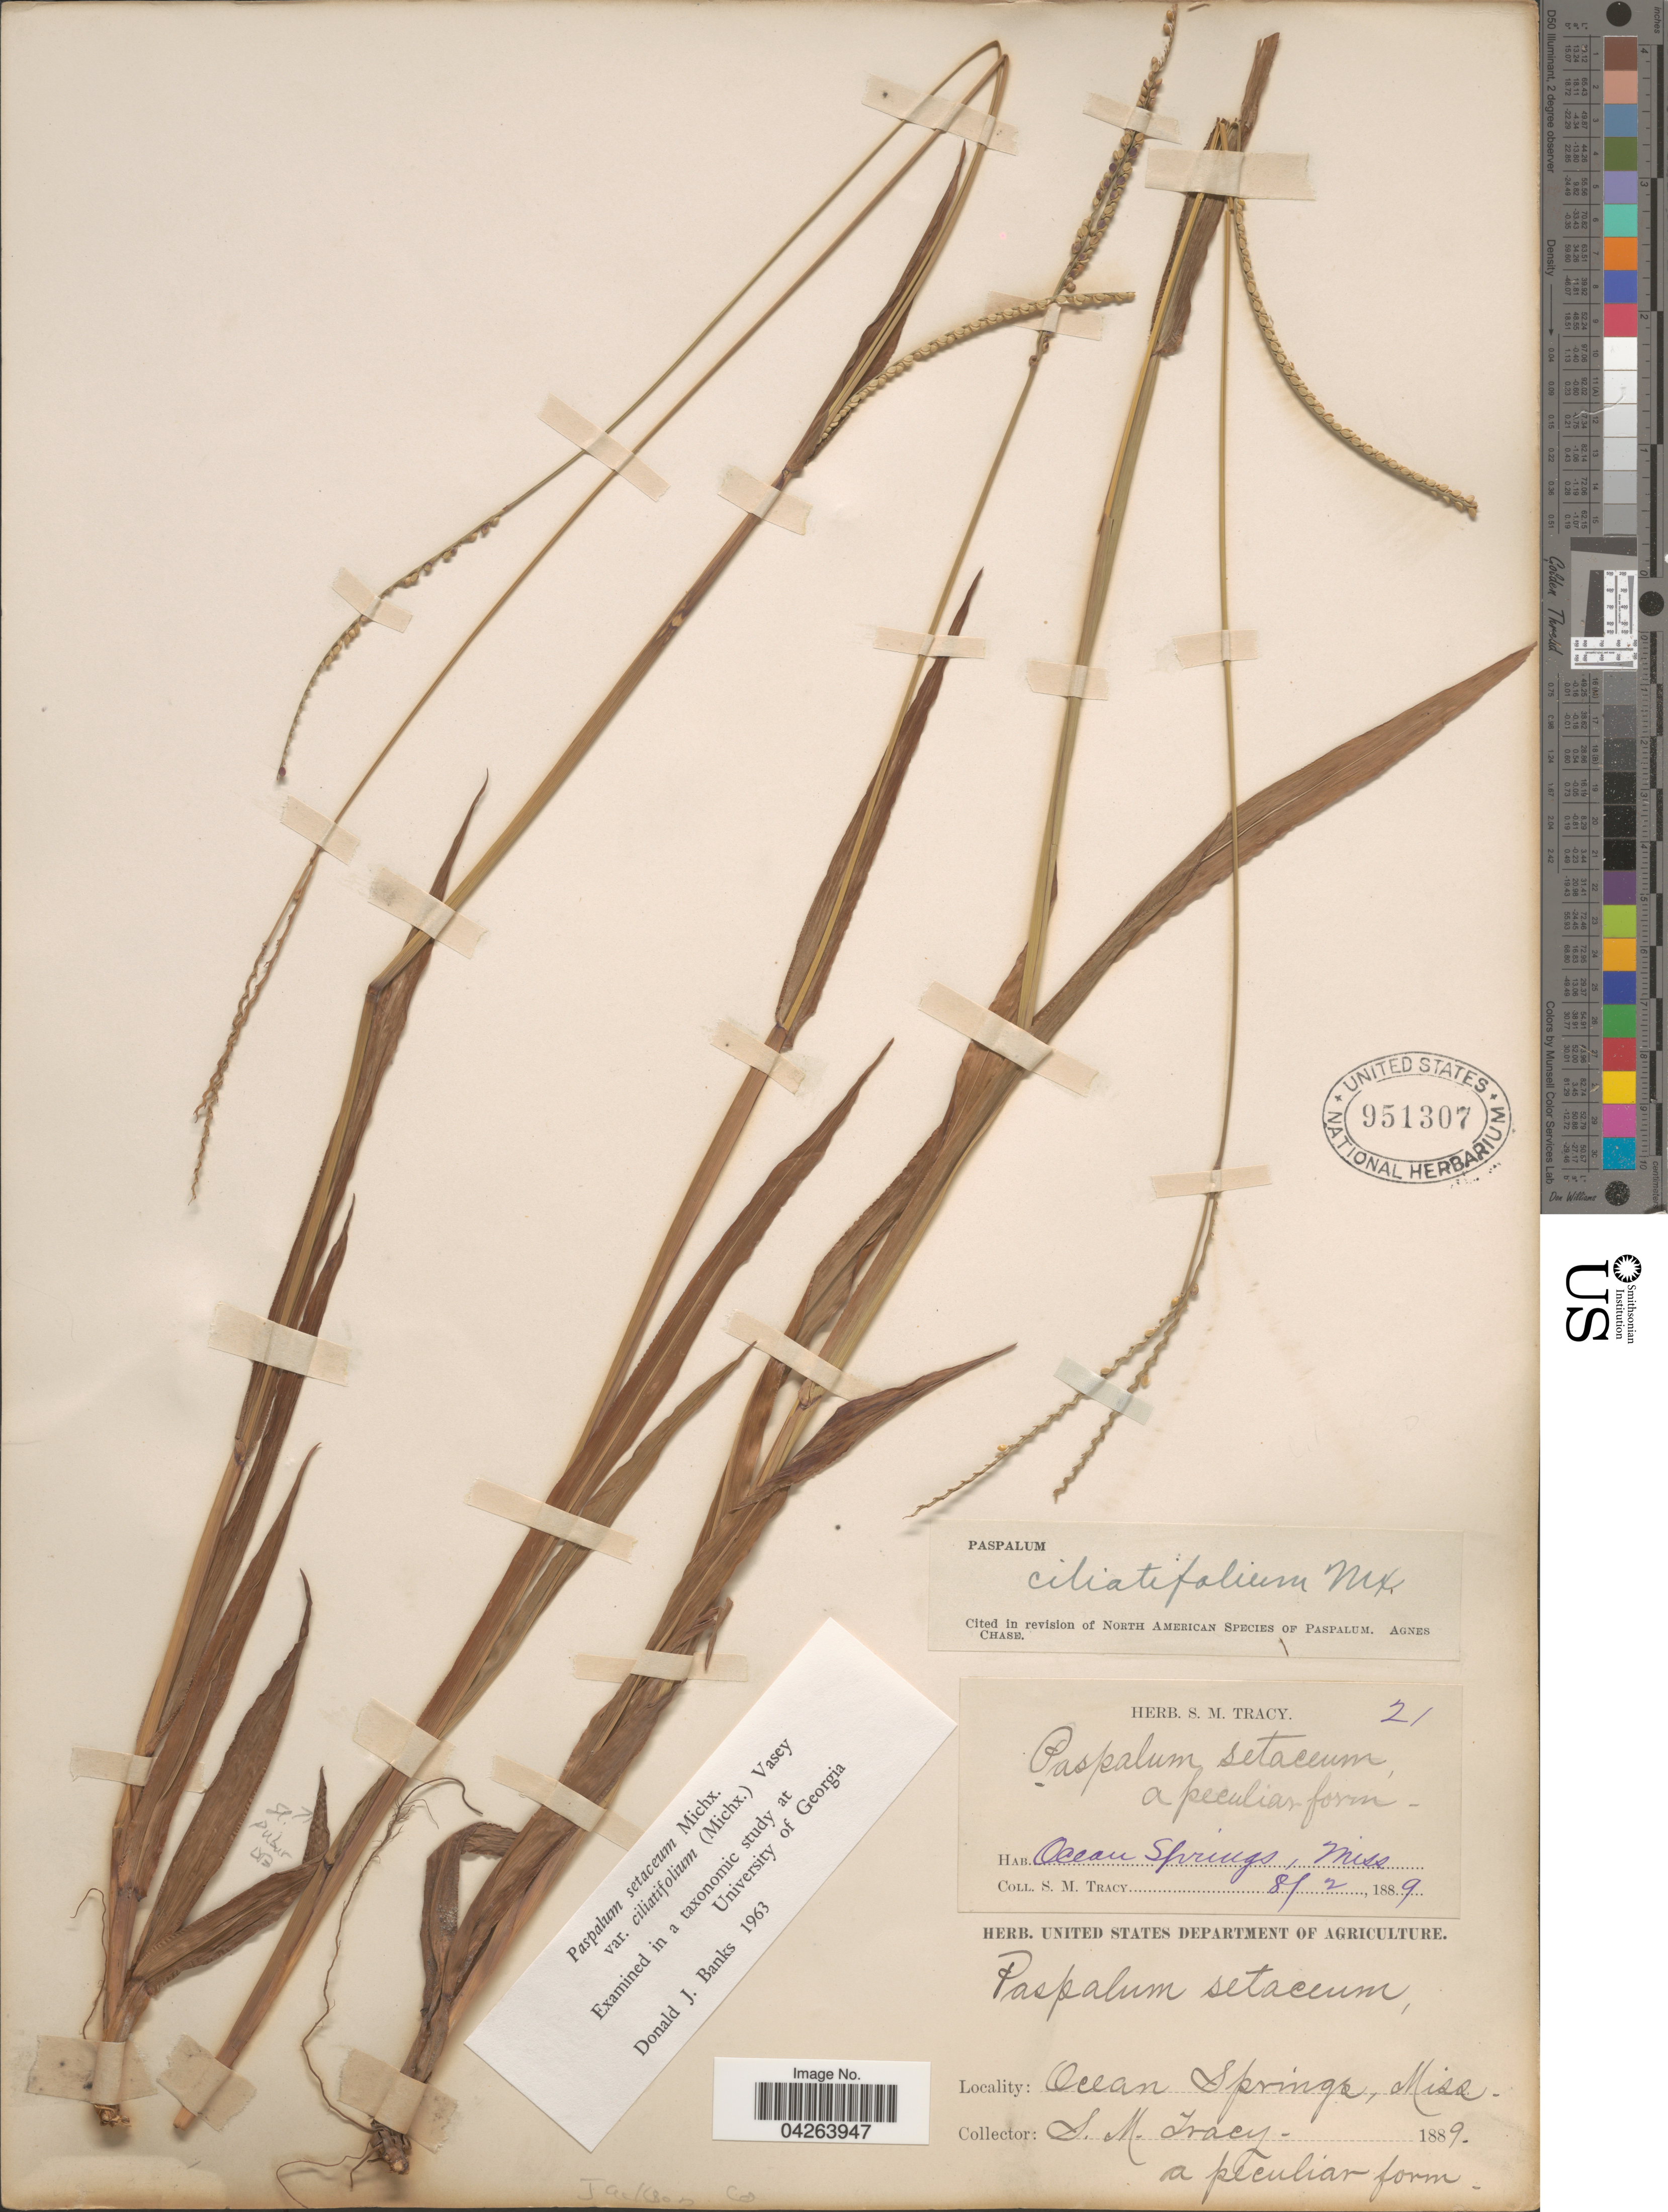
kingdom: Plantae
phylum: Tracheophyta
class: Liliopsida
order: Poales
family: Poaceae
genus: Paspalum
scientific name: Paspalum setaceum var. ciliatifolium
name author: (Michx.) Vasey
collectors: S. M. Tracy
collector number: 21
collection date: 1889-08-02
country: United States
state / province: Mississippi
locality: Ocean Springs. Jackson Co.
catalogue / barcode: US 951307